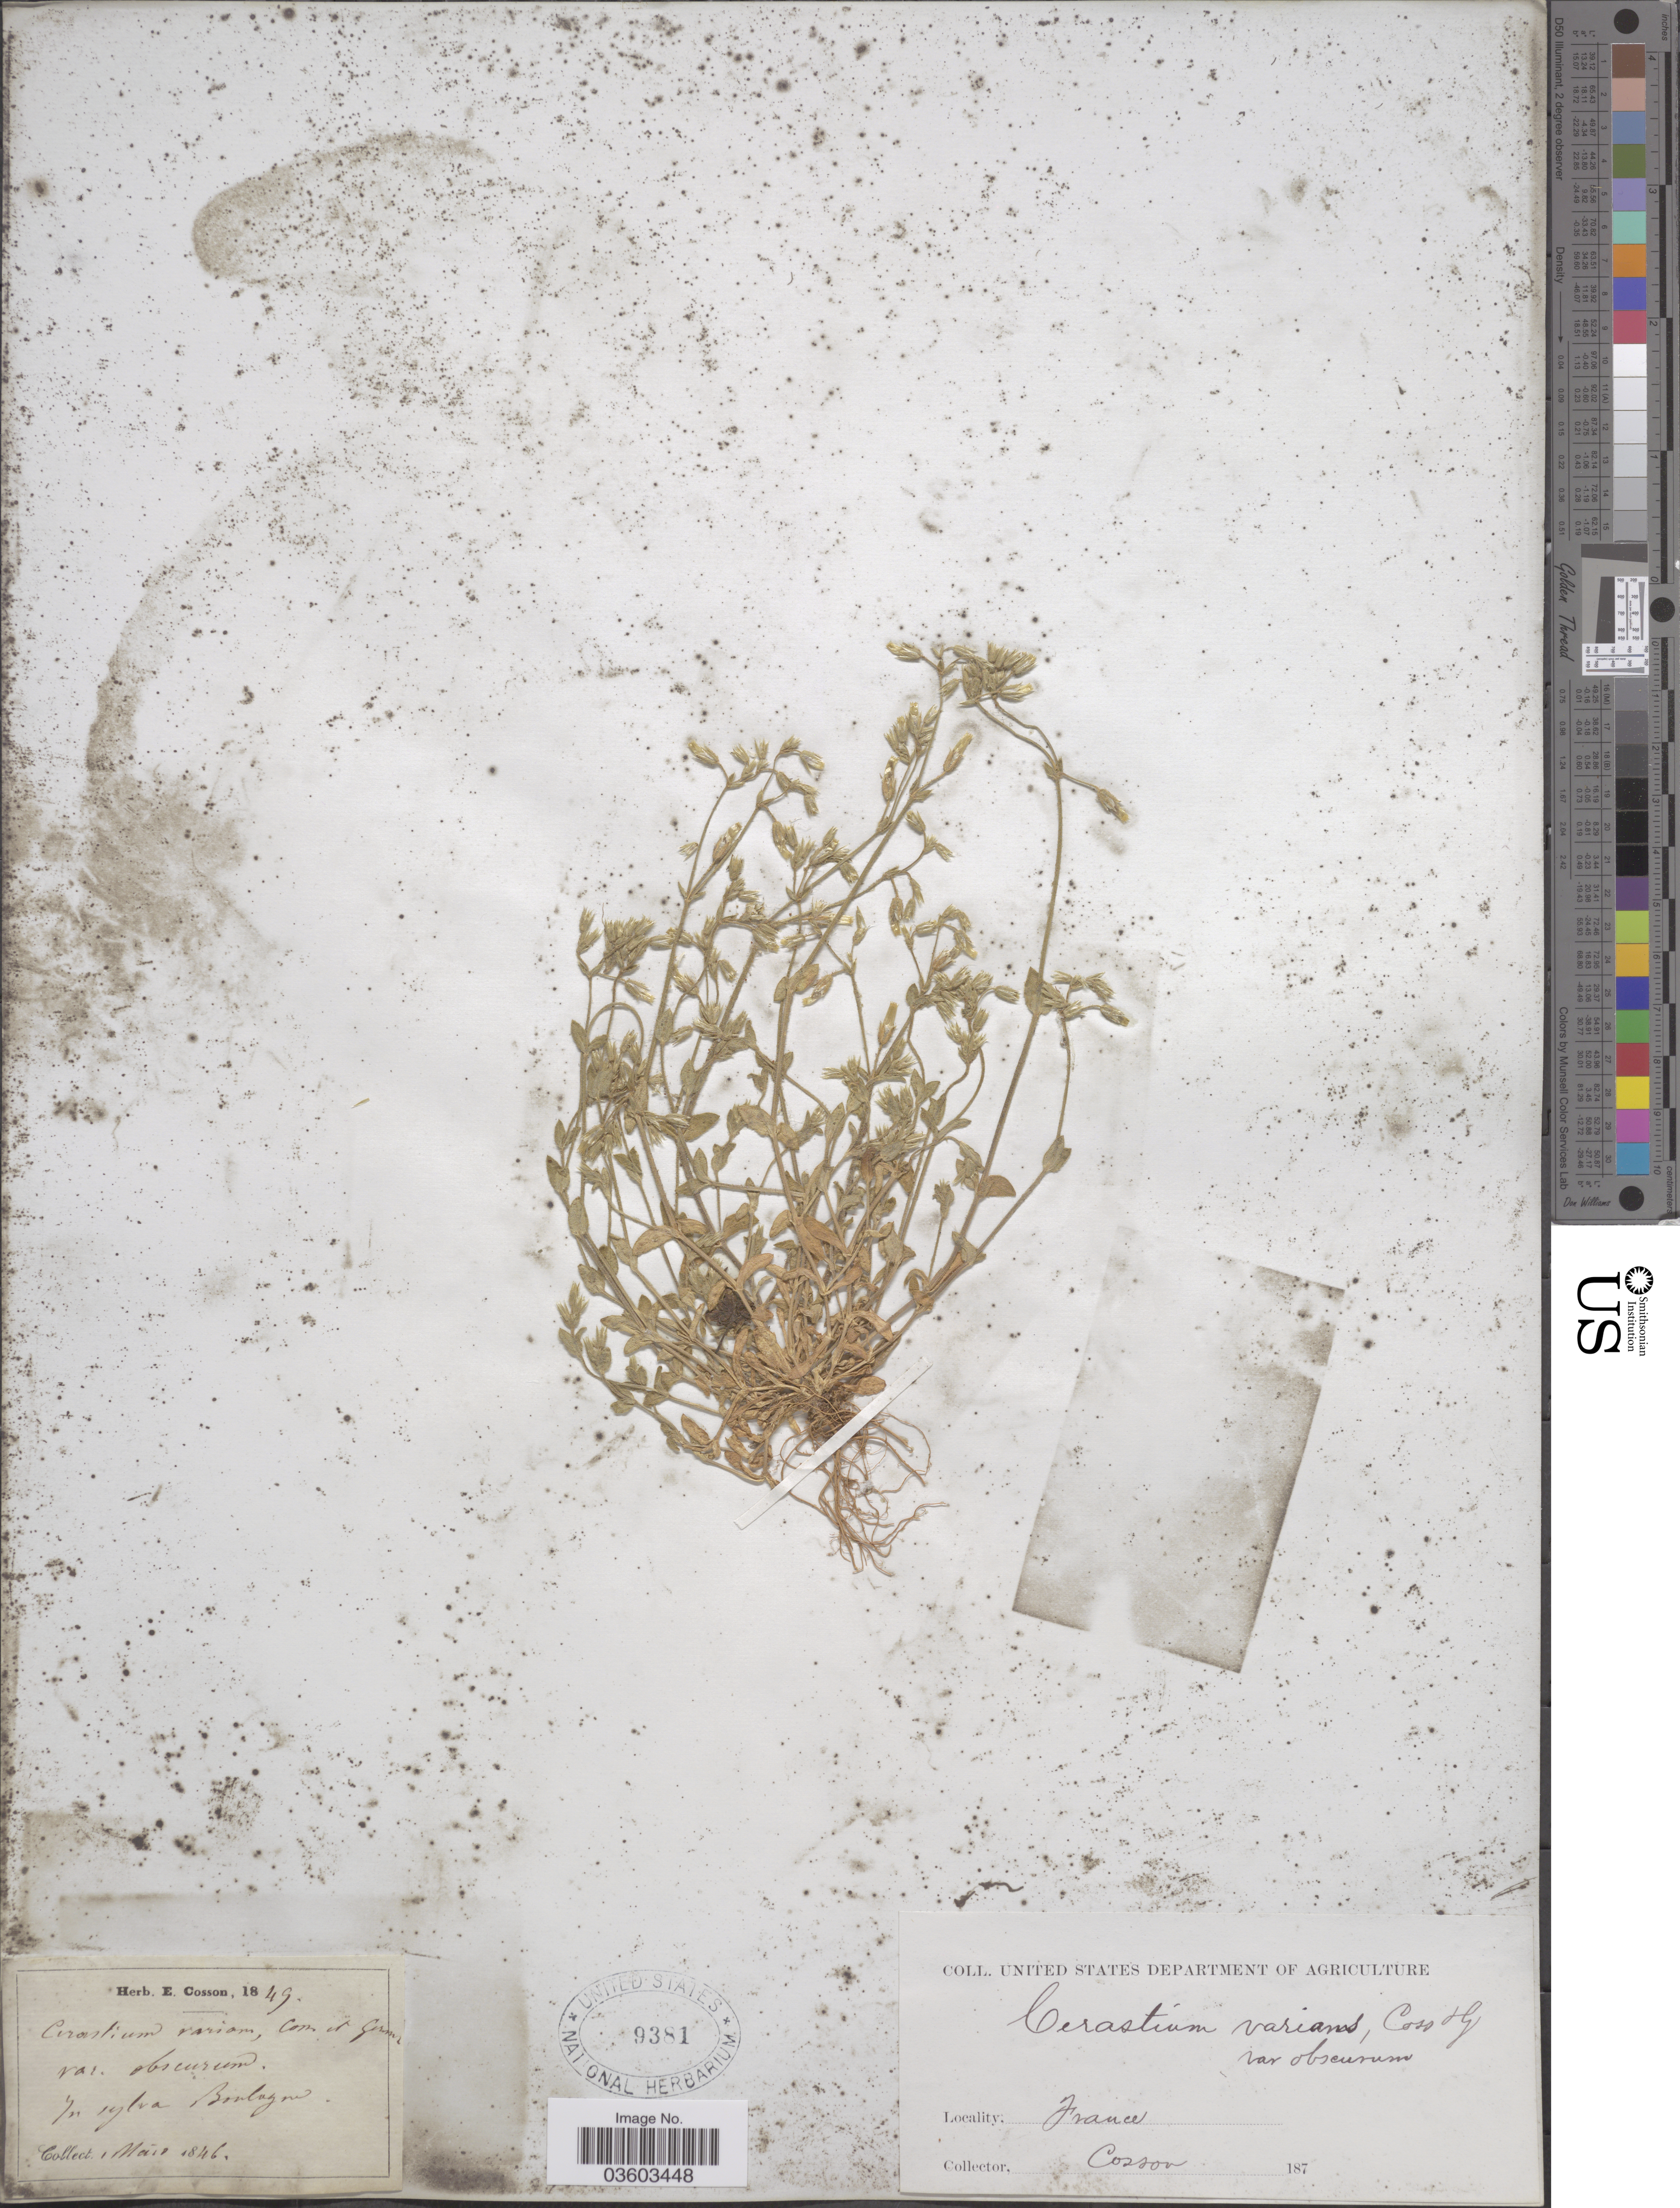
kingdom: Plantae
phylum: Tracheophyta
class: Magnoliopsida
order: Caryophyllales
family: Caryophyllaceae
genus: Cerastium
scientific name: Cerastium varians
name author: Coss. & Germ.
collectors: E. Cosson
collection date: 1846-05-01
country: France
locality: In sylva Boulogne.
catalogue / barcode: US 9381